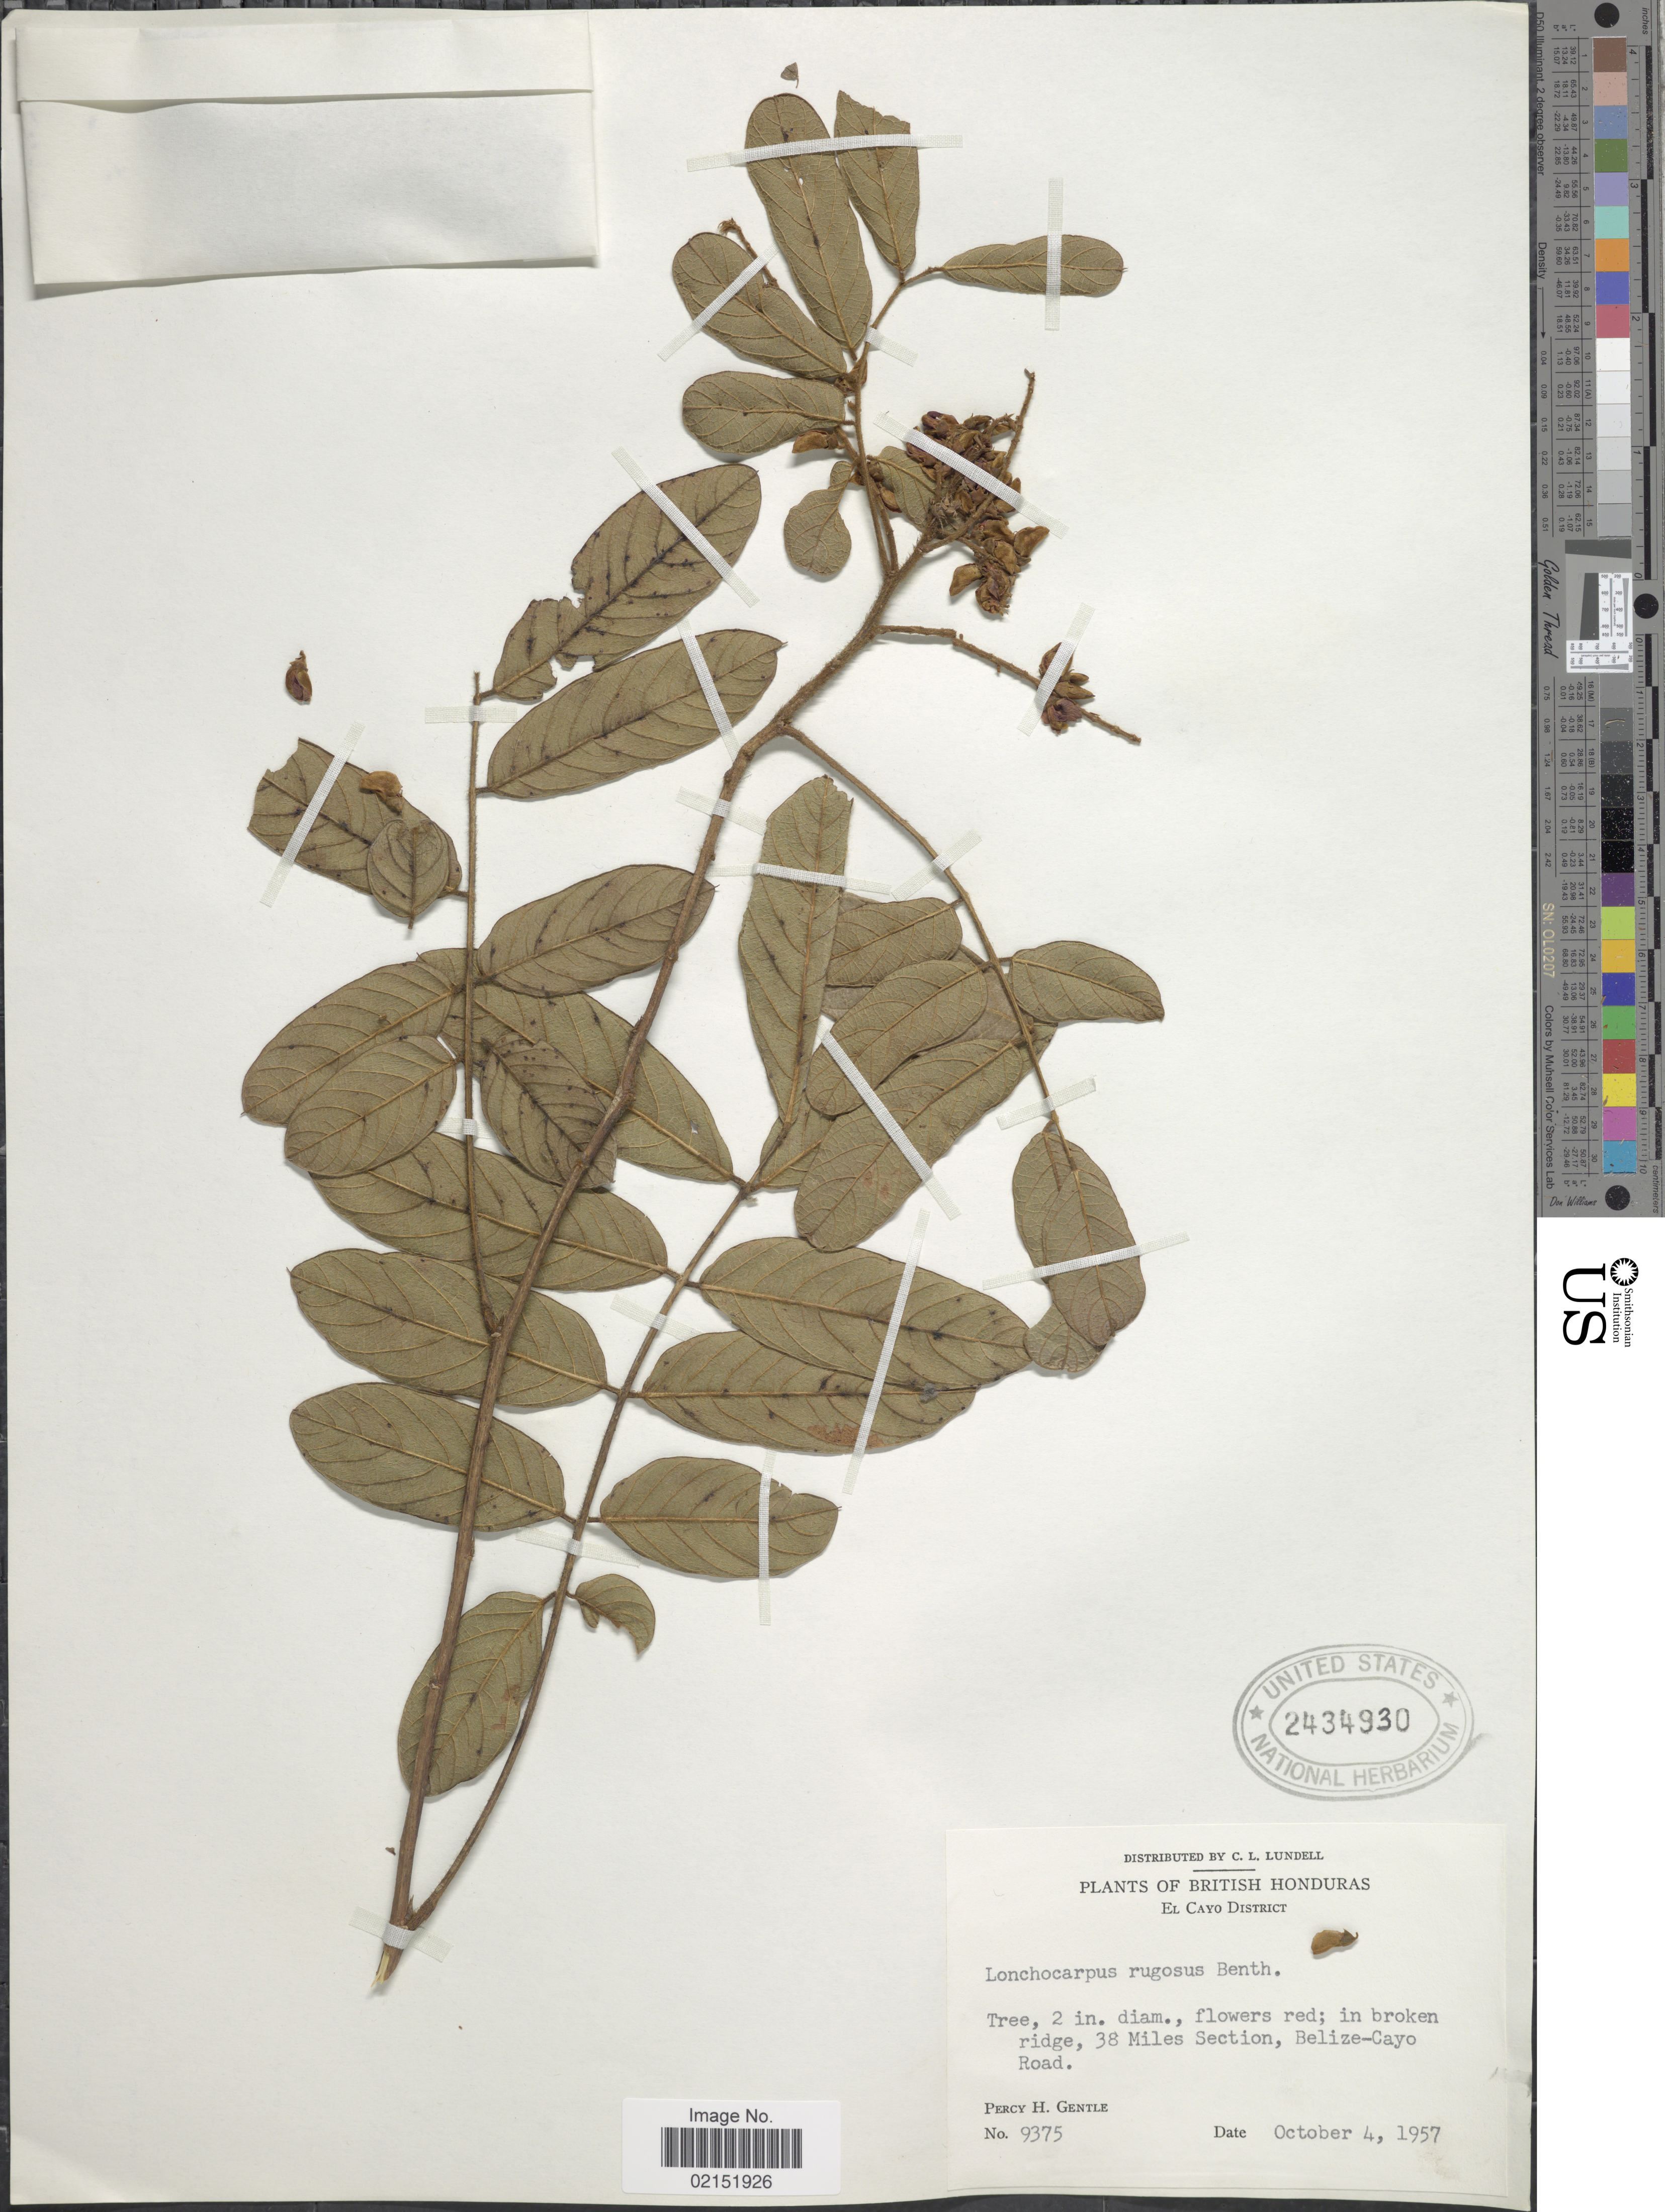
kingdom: Plantae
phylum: Tracheophyta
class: Magnoliopsida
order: Fabales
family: Fabaceae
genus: Lonchocarpus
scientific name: Lonchocarpus rugosus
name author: Benth.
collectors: P. H. Gentle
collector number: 9375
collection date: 1957-10-04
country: Belize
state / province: Cayo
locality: British Honduras, El Cayo District, in broke ridge, 38 miles Section, Belize-Cayo Road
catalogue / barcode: US 2434930